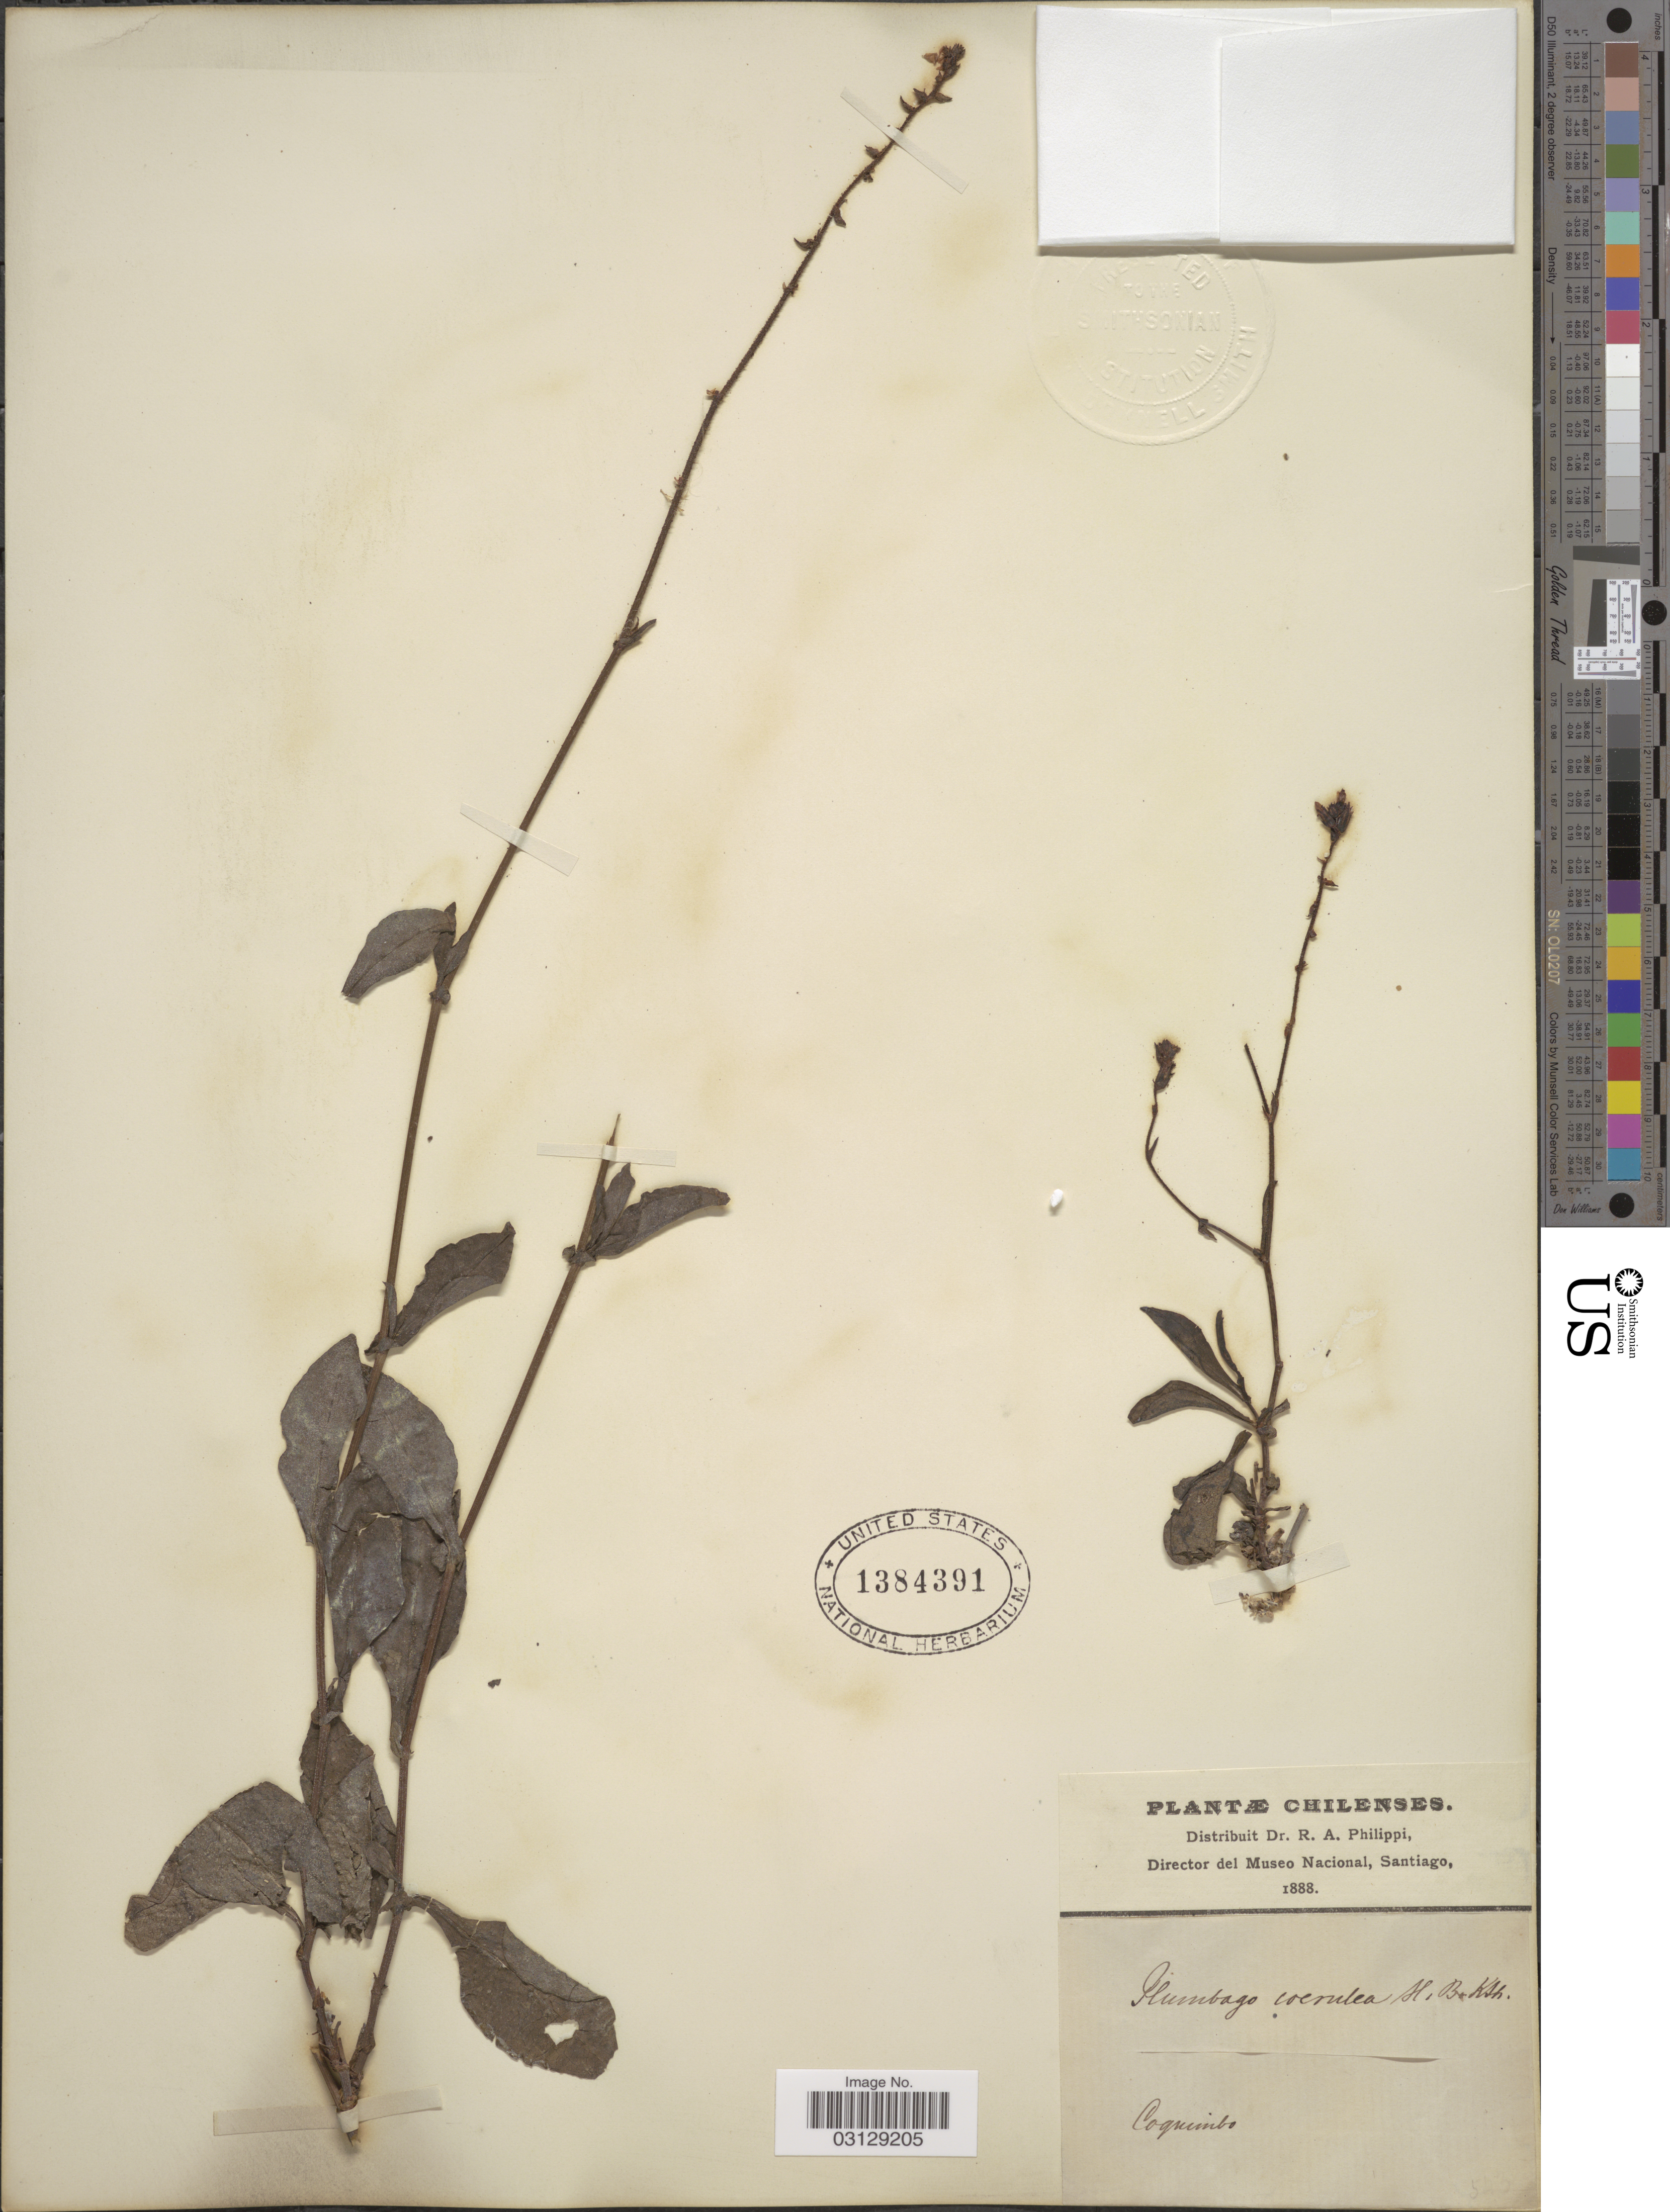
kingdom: Plantae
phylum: Tracheophyta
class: Magnoliopsida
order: Caryophyllales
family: Plumbaginaceae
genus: Plumbago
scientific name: Plumbago coerulea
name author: Auct.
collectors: ex. herb. R.A. Philippi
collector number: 5*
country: Chile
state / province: Coquimbo (IV)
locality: Coquimbo.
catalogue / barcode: US 1384391